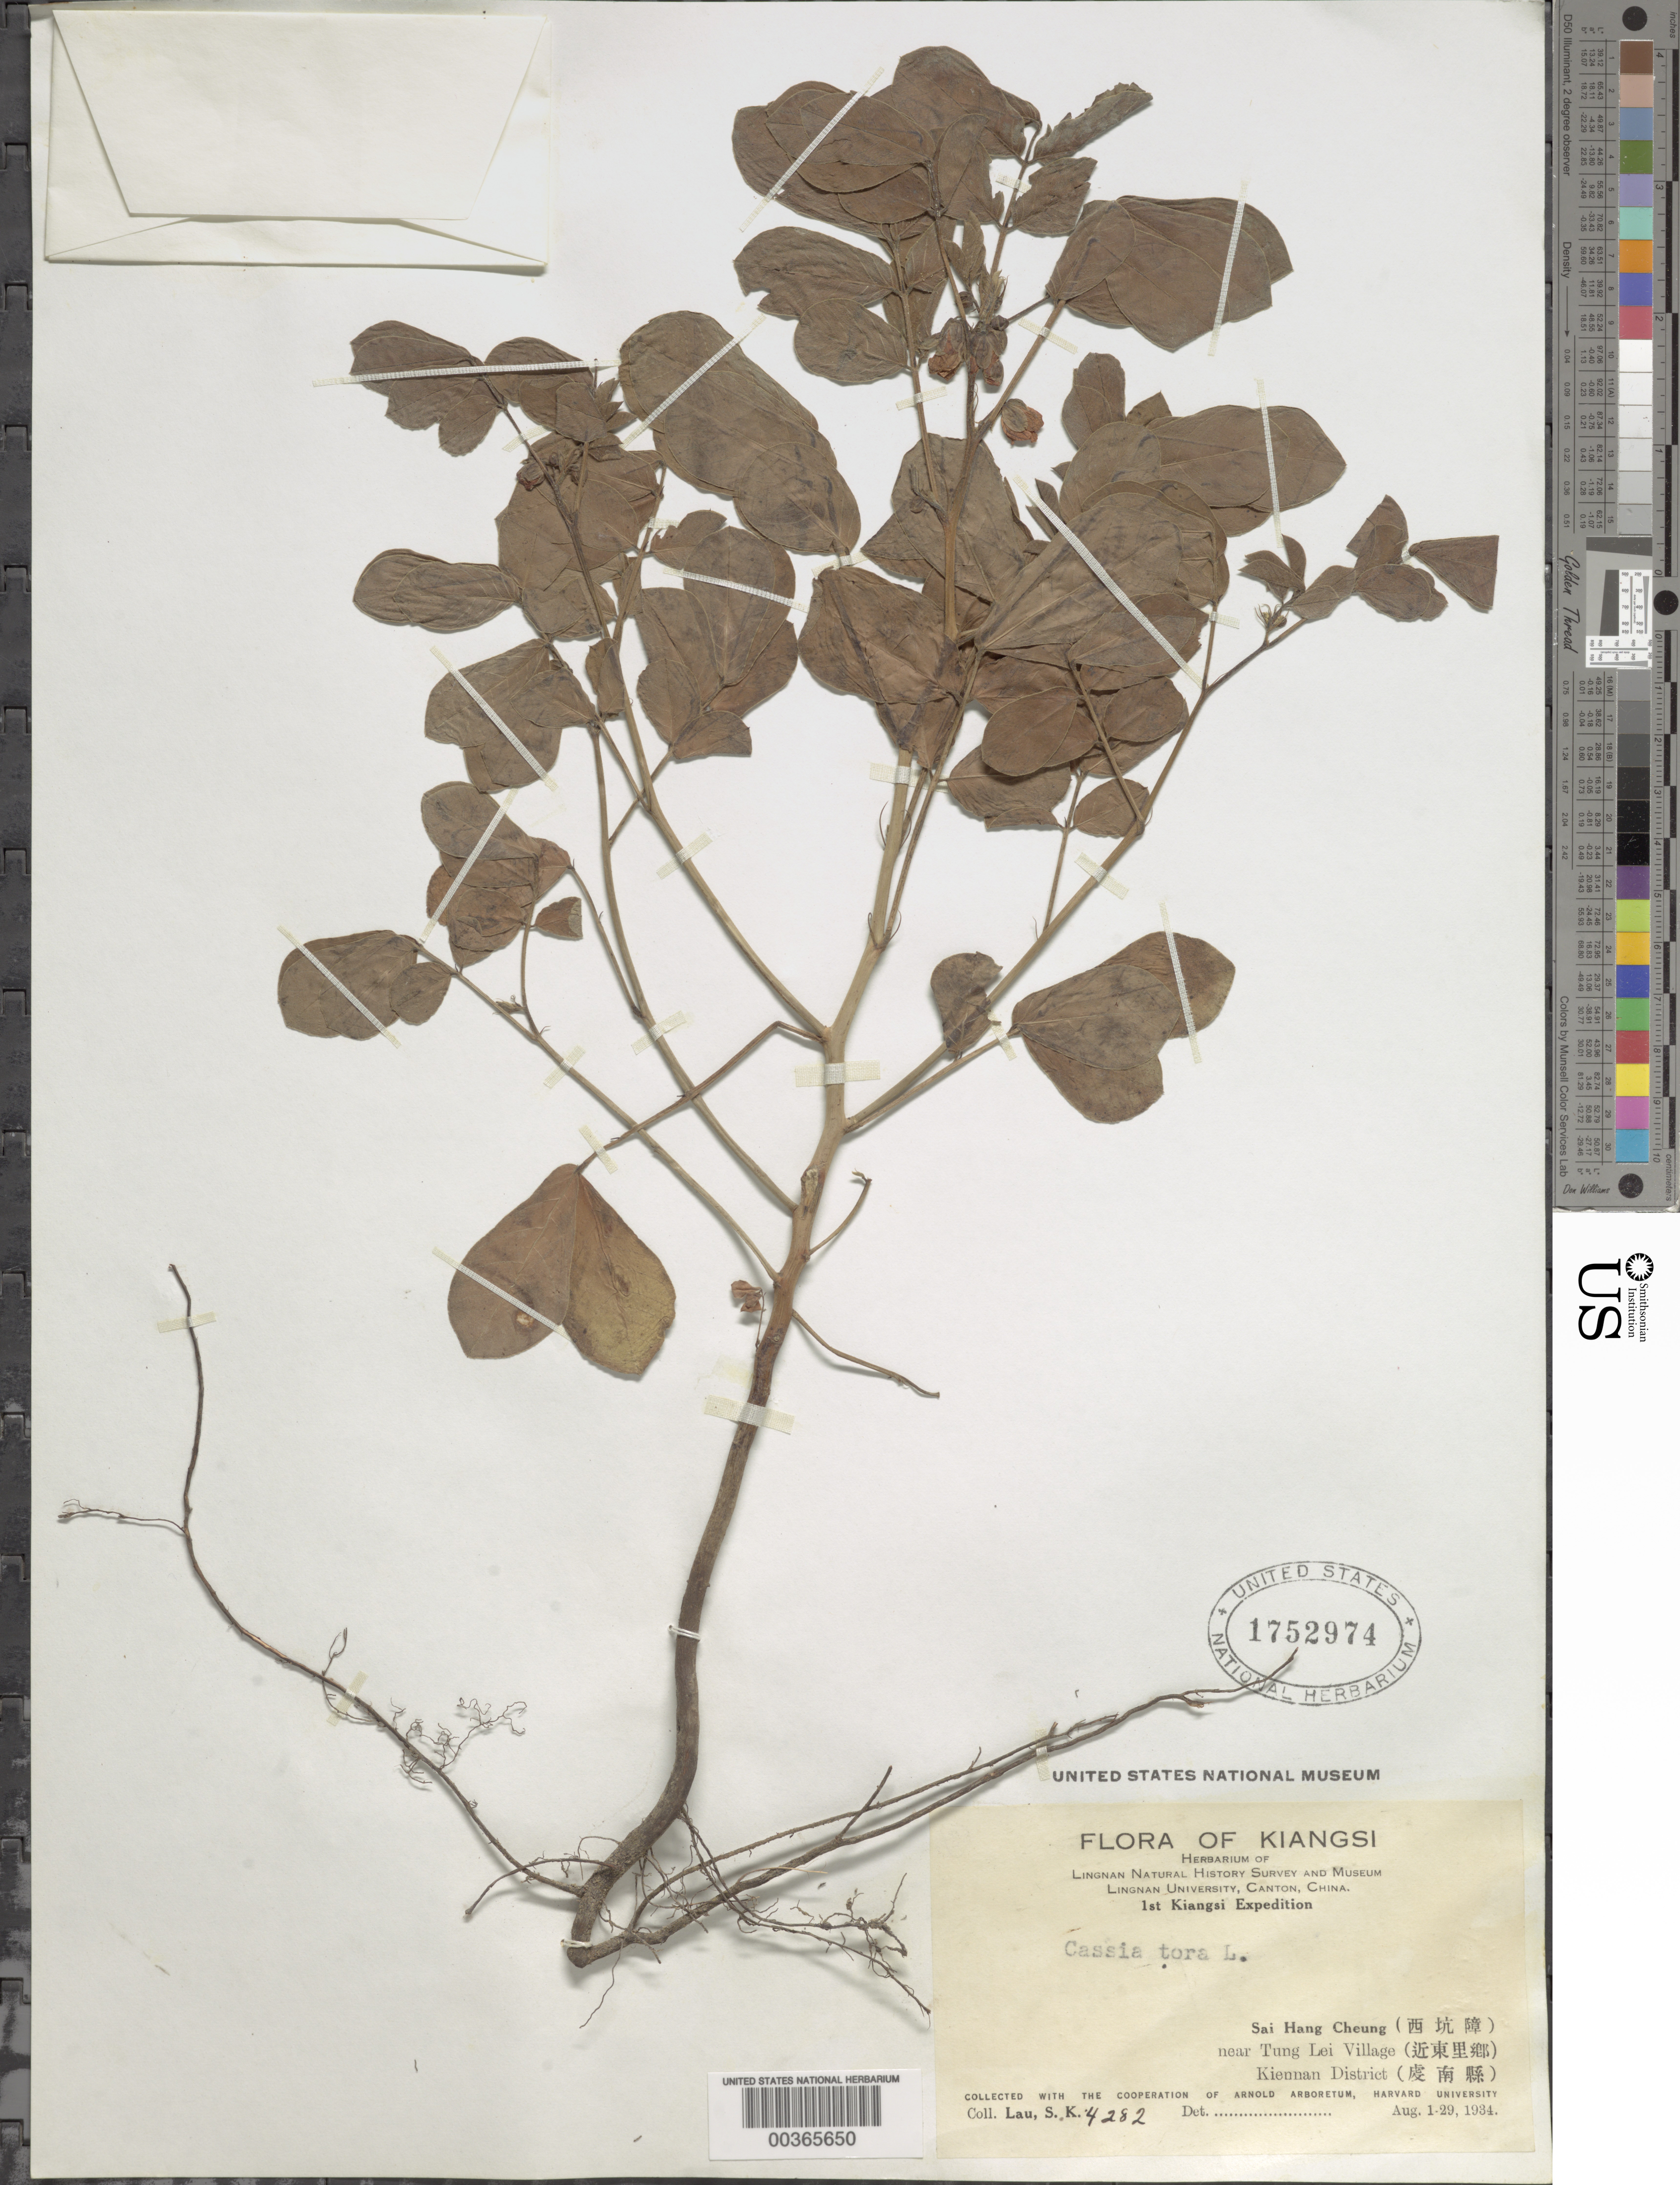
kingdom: Plantae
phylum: Tracheophyta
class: Magnoliopsida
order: Fabales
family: Fabaceae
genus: Senna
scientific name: Senna obtusifolia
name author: (L.) H.S. Irwin & Barneby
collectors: S. K. Lau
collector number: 4282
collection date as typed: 01 Aug 1934 to 29 Aug 1934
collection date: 1934-08-01/1934-08-29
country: China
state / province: Jiangxi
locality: Kiennan District, Sai Hang Cheung, near Tung Lei Village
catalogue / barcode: US 1752974